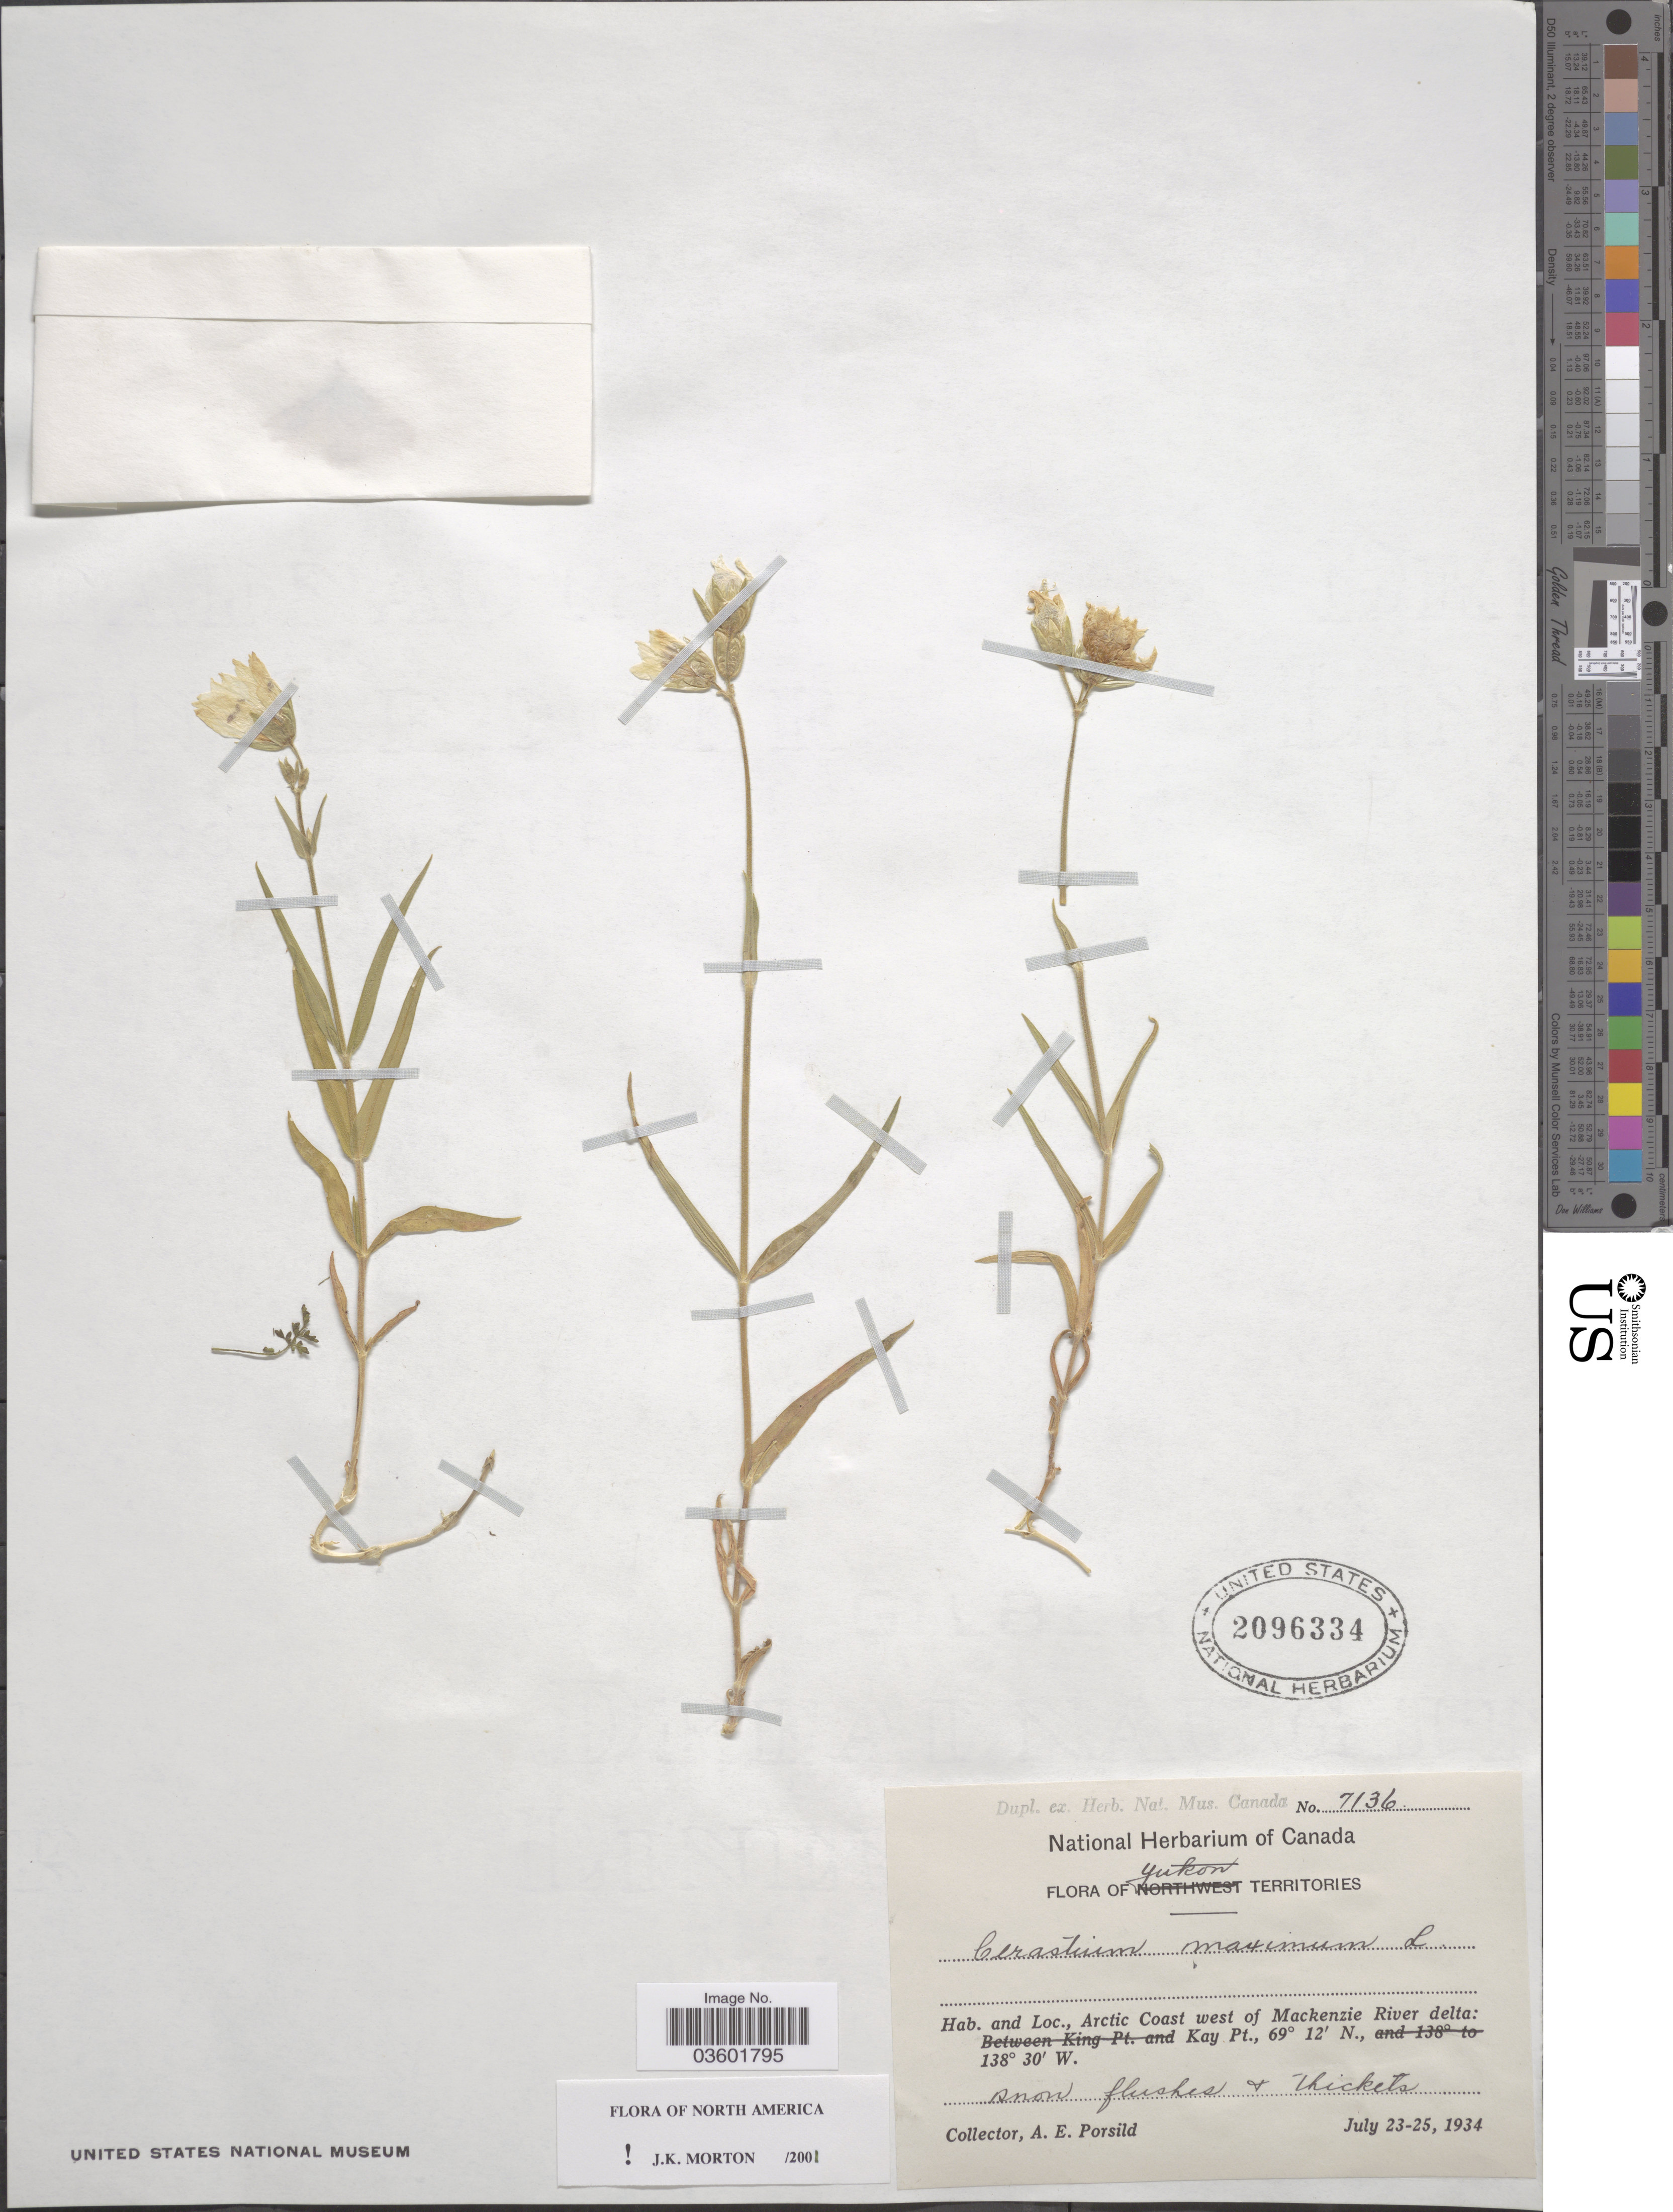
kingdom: Plantae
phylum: Tracheophyta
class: Magnoliopsida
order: Caryophyllales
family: Caryophyllaceae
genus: Cerastium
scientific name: Cerastium maximum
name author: L.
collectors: A. E. Porsild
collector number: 7136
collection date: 1934-07-23/1934-07-25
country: Canada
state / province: Yukon Territory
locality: Arctic Coast west of Mackenzie River delta: Kay Pt.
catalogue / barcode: US 2096334